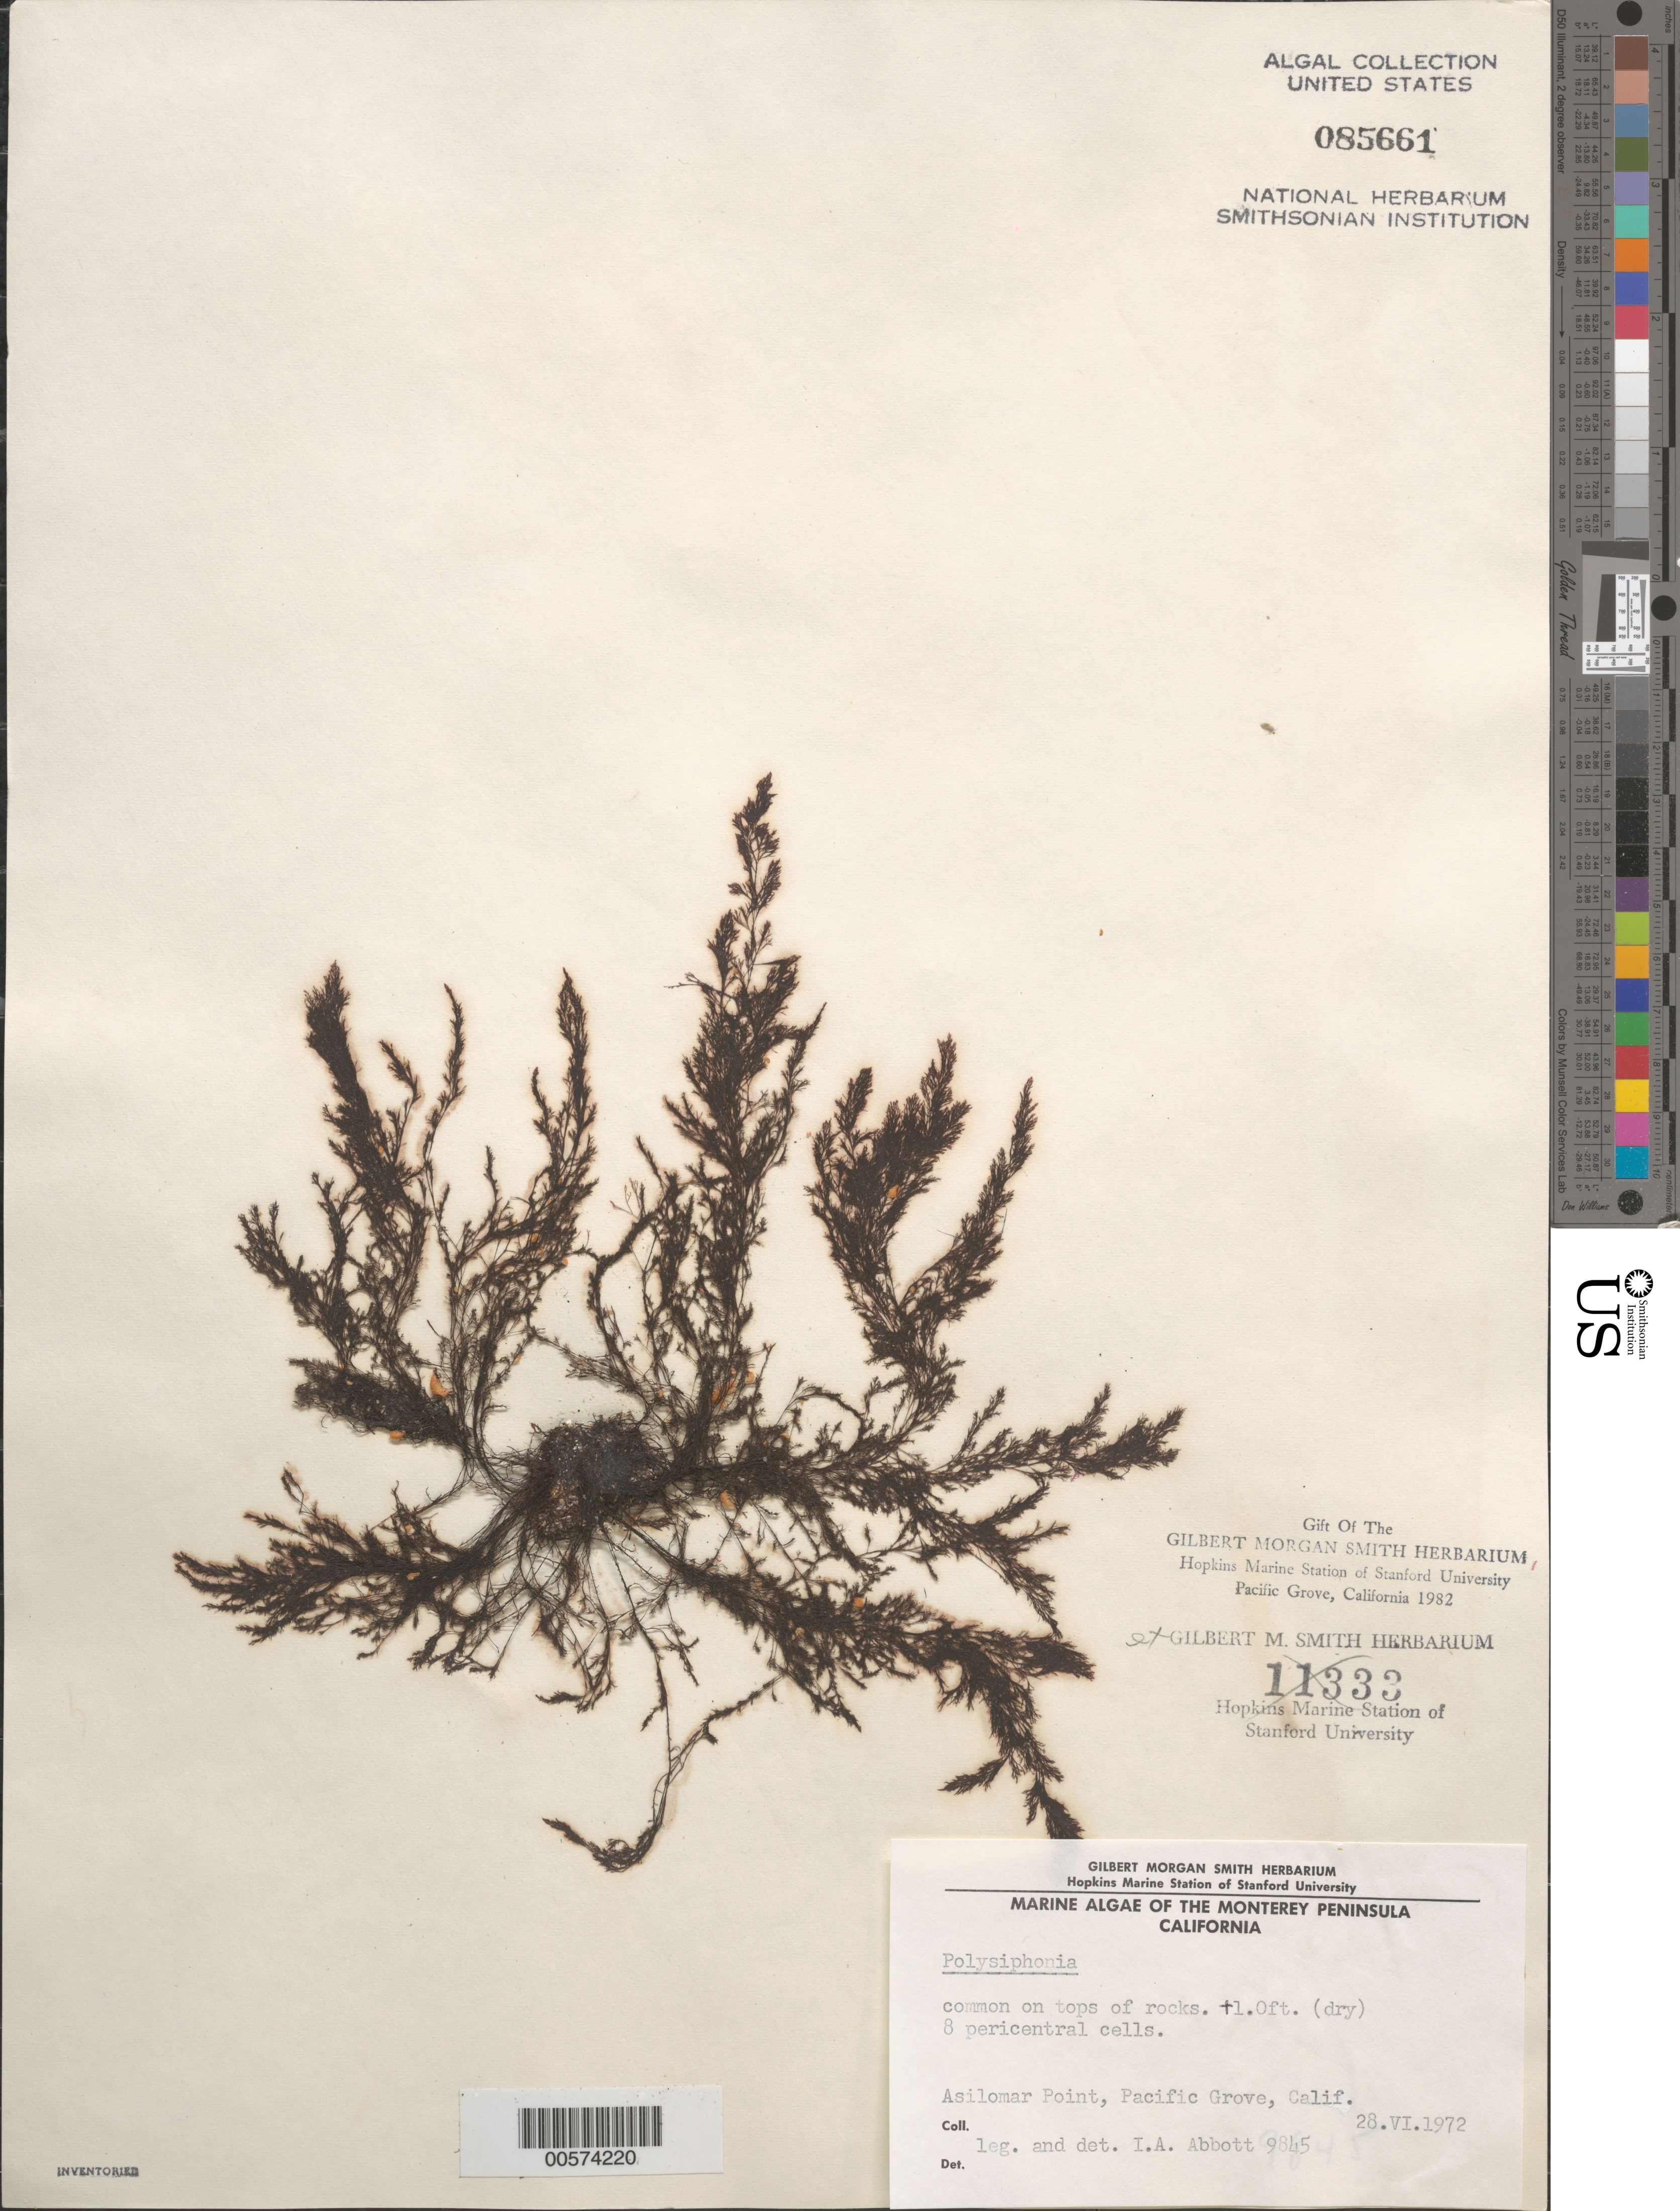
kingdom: Plantae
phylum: Rhodophyta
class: Florideophyceae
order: Ceramiales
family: Rhodomelaceae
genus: Polysiphonia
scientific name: Polysiphonia sp.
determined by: Abbott, Isabella A.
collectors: I. A. Abbott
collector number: IAA 9845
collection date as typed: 28 Jun 1972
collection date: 1972-06-28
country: United States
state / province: California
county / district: Monterey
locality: Asilomar Point, Pacific Grove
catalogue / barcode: US 85661